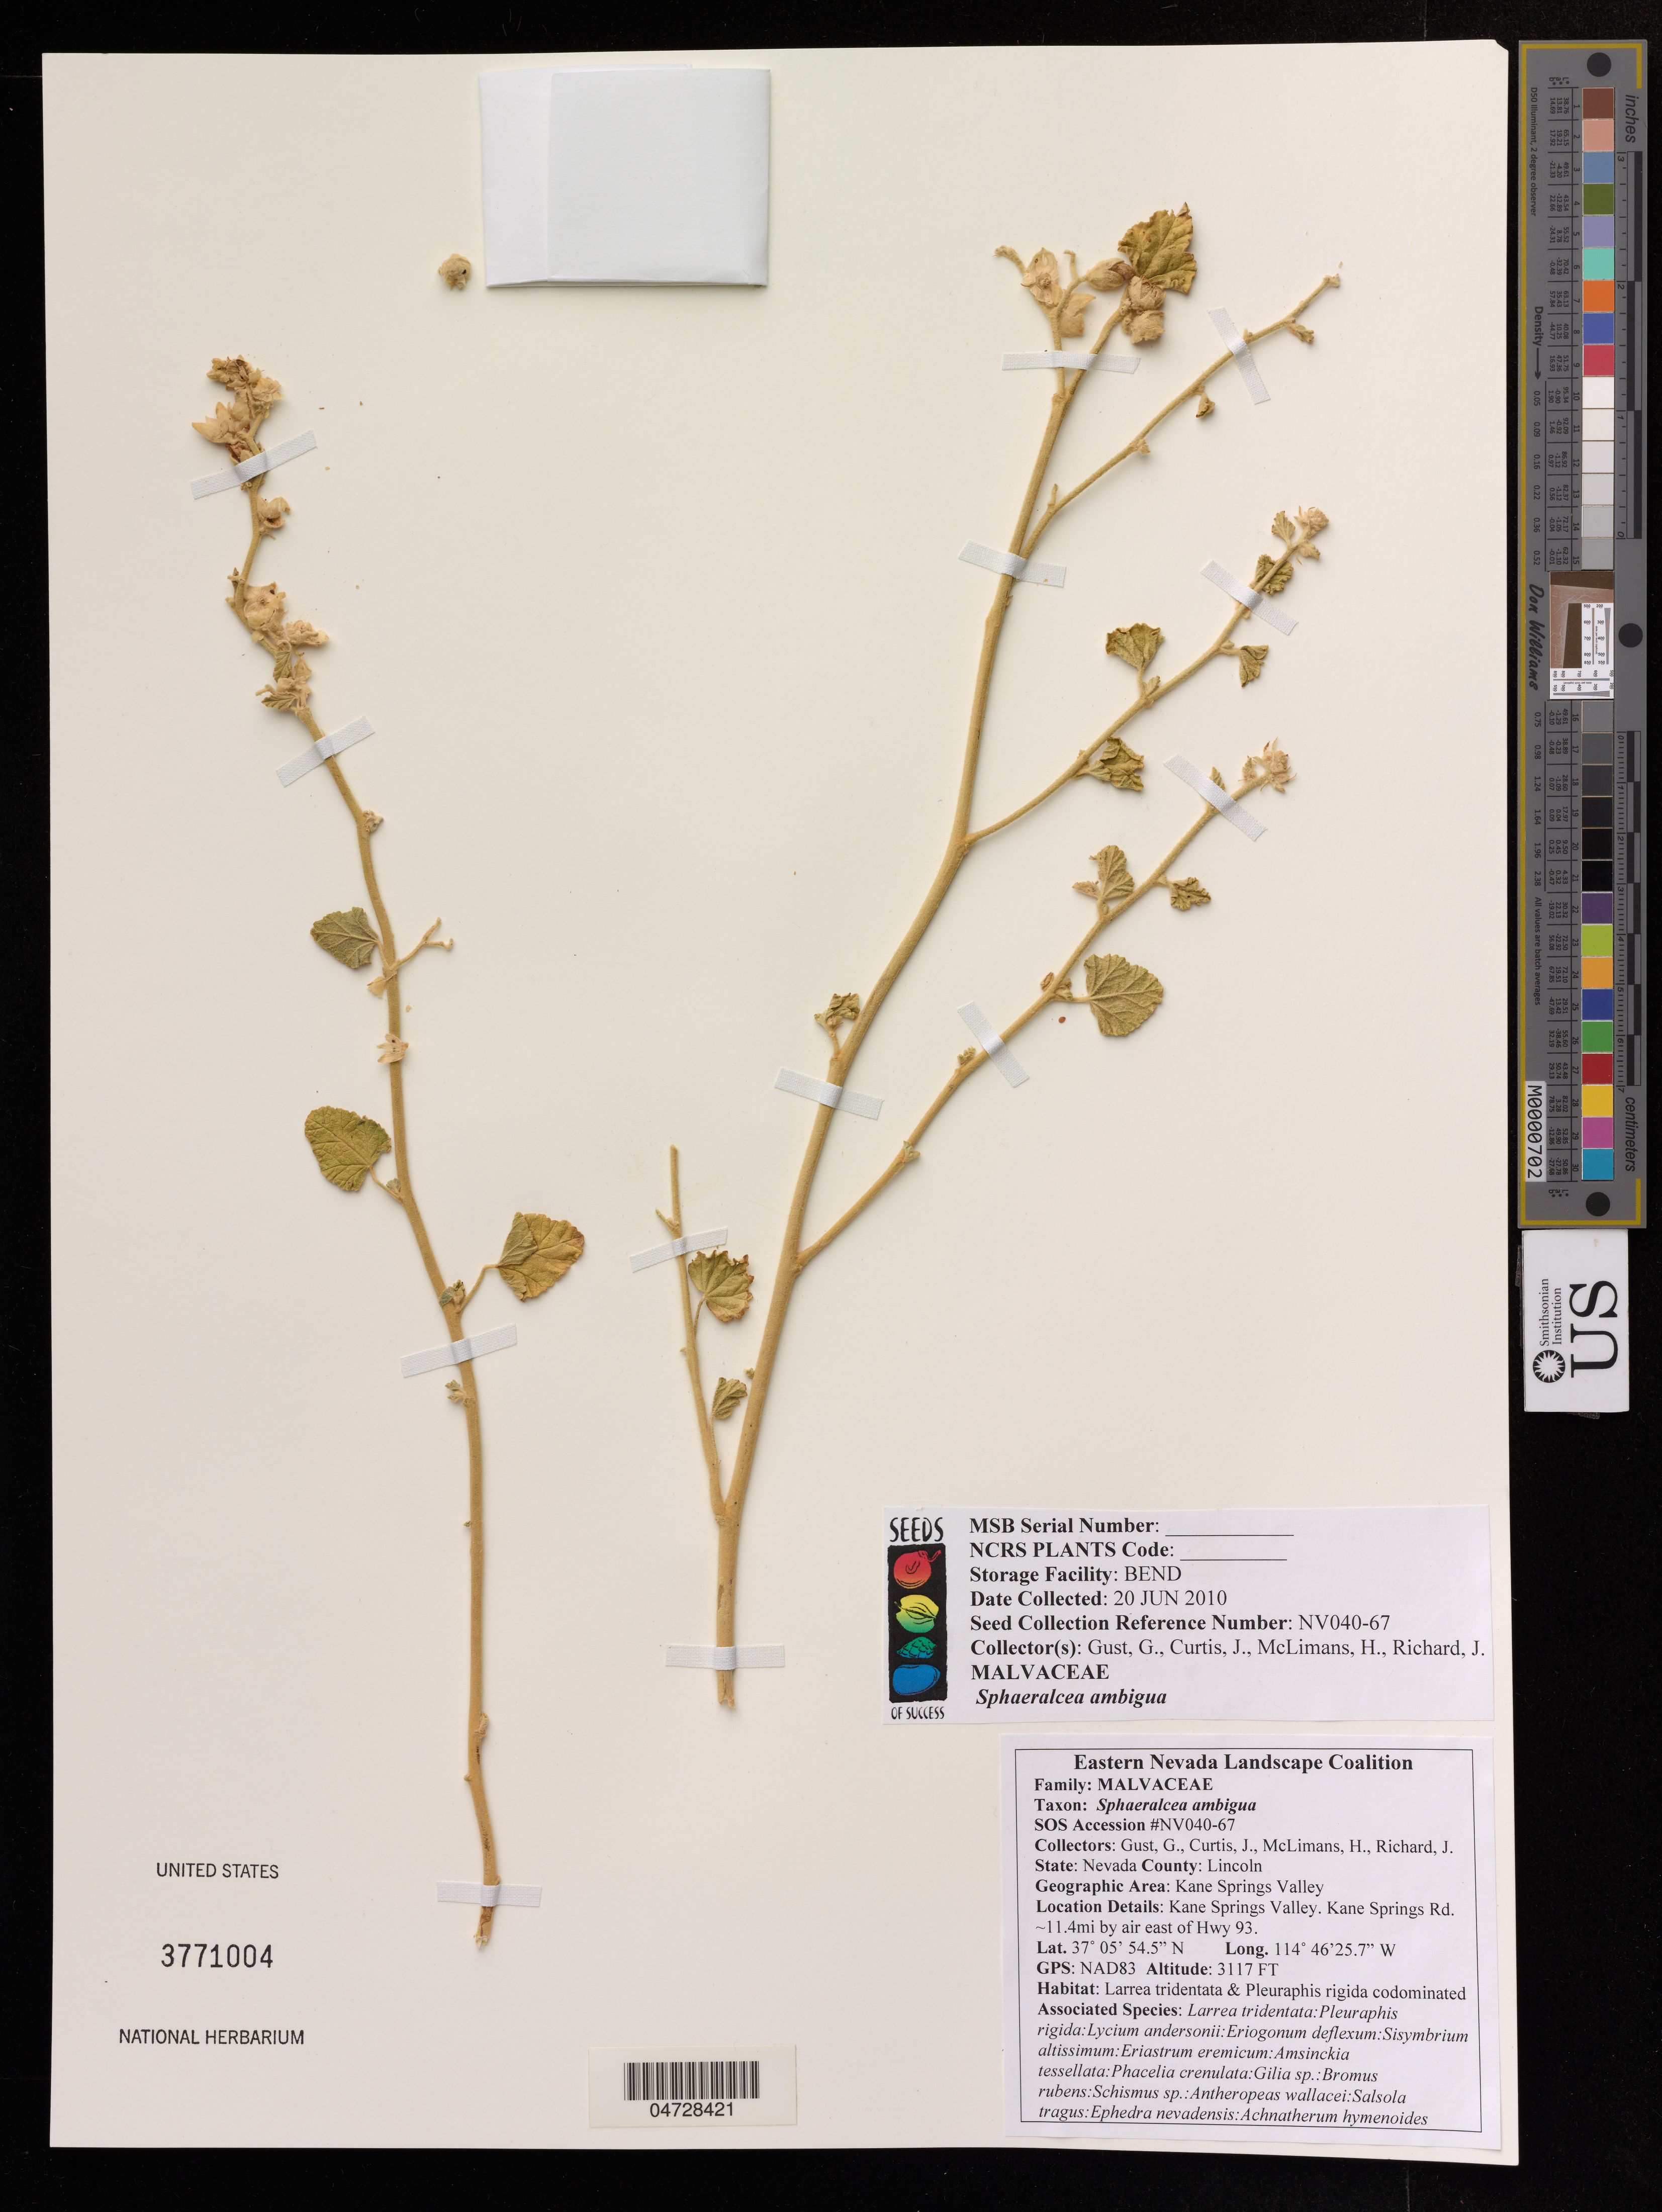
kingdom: Plantae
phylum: Tracheophyta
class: Magnoliopsida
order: Malvales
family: Malvaceae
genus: Sphaeralcea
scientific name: Sphaeralcea ambigua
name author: A. Gray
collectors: G. Gust, J. Curtis, H. McLimans & J. Richard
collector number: NV040-67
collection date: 2010-06-20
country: United States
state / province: Nevada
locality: County: Lincoln. Kane Springs Valley. Kane Springs Rd. ~11.4mi by air east of Hwy 93.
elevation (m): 950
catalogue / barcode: US 3771004